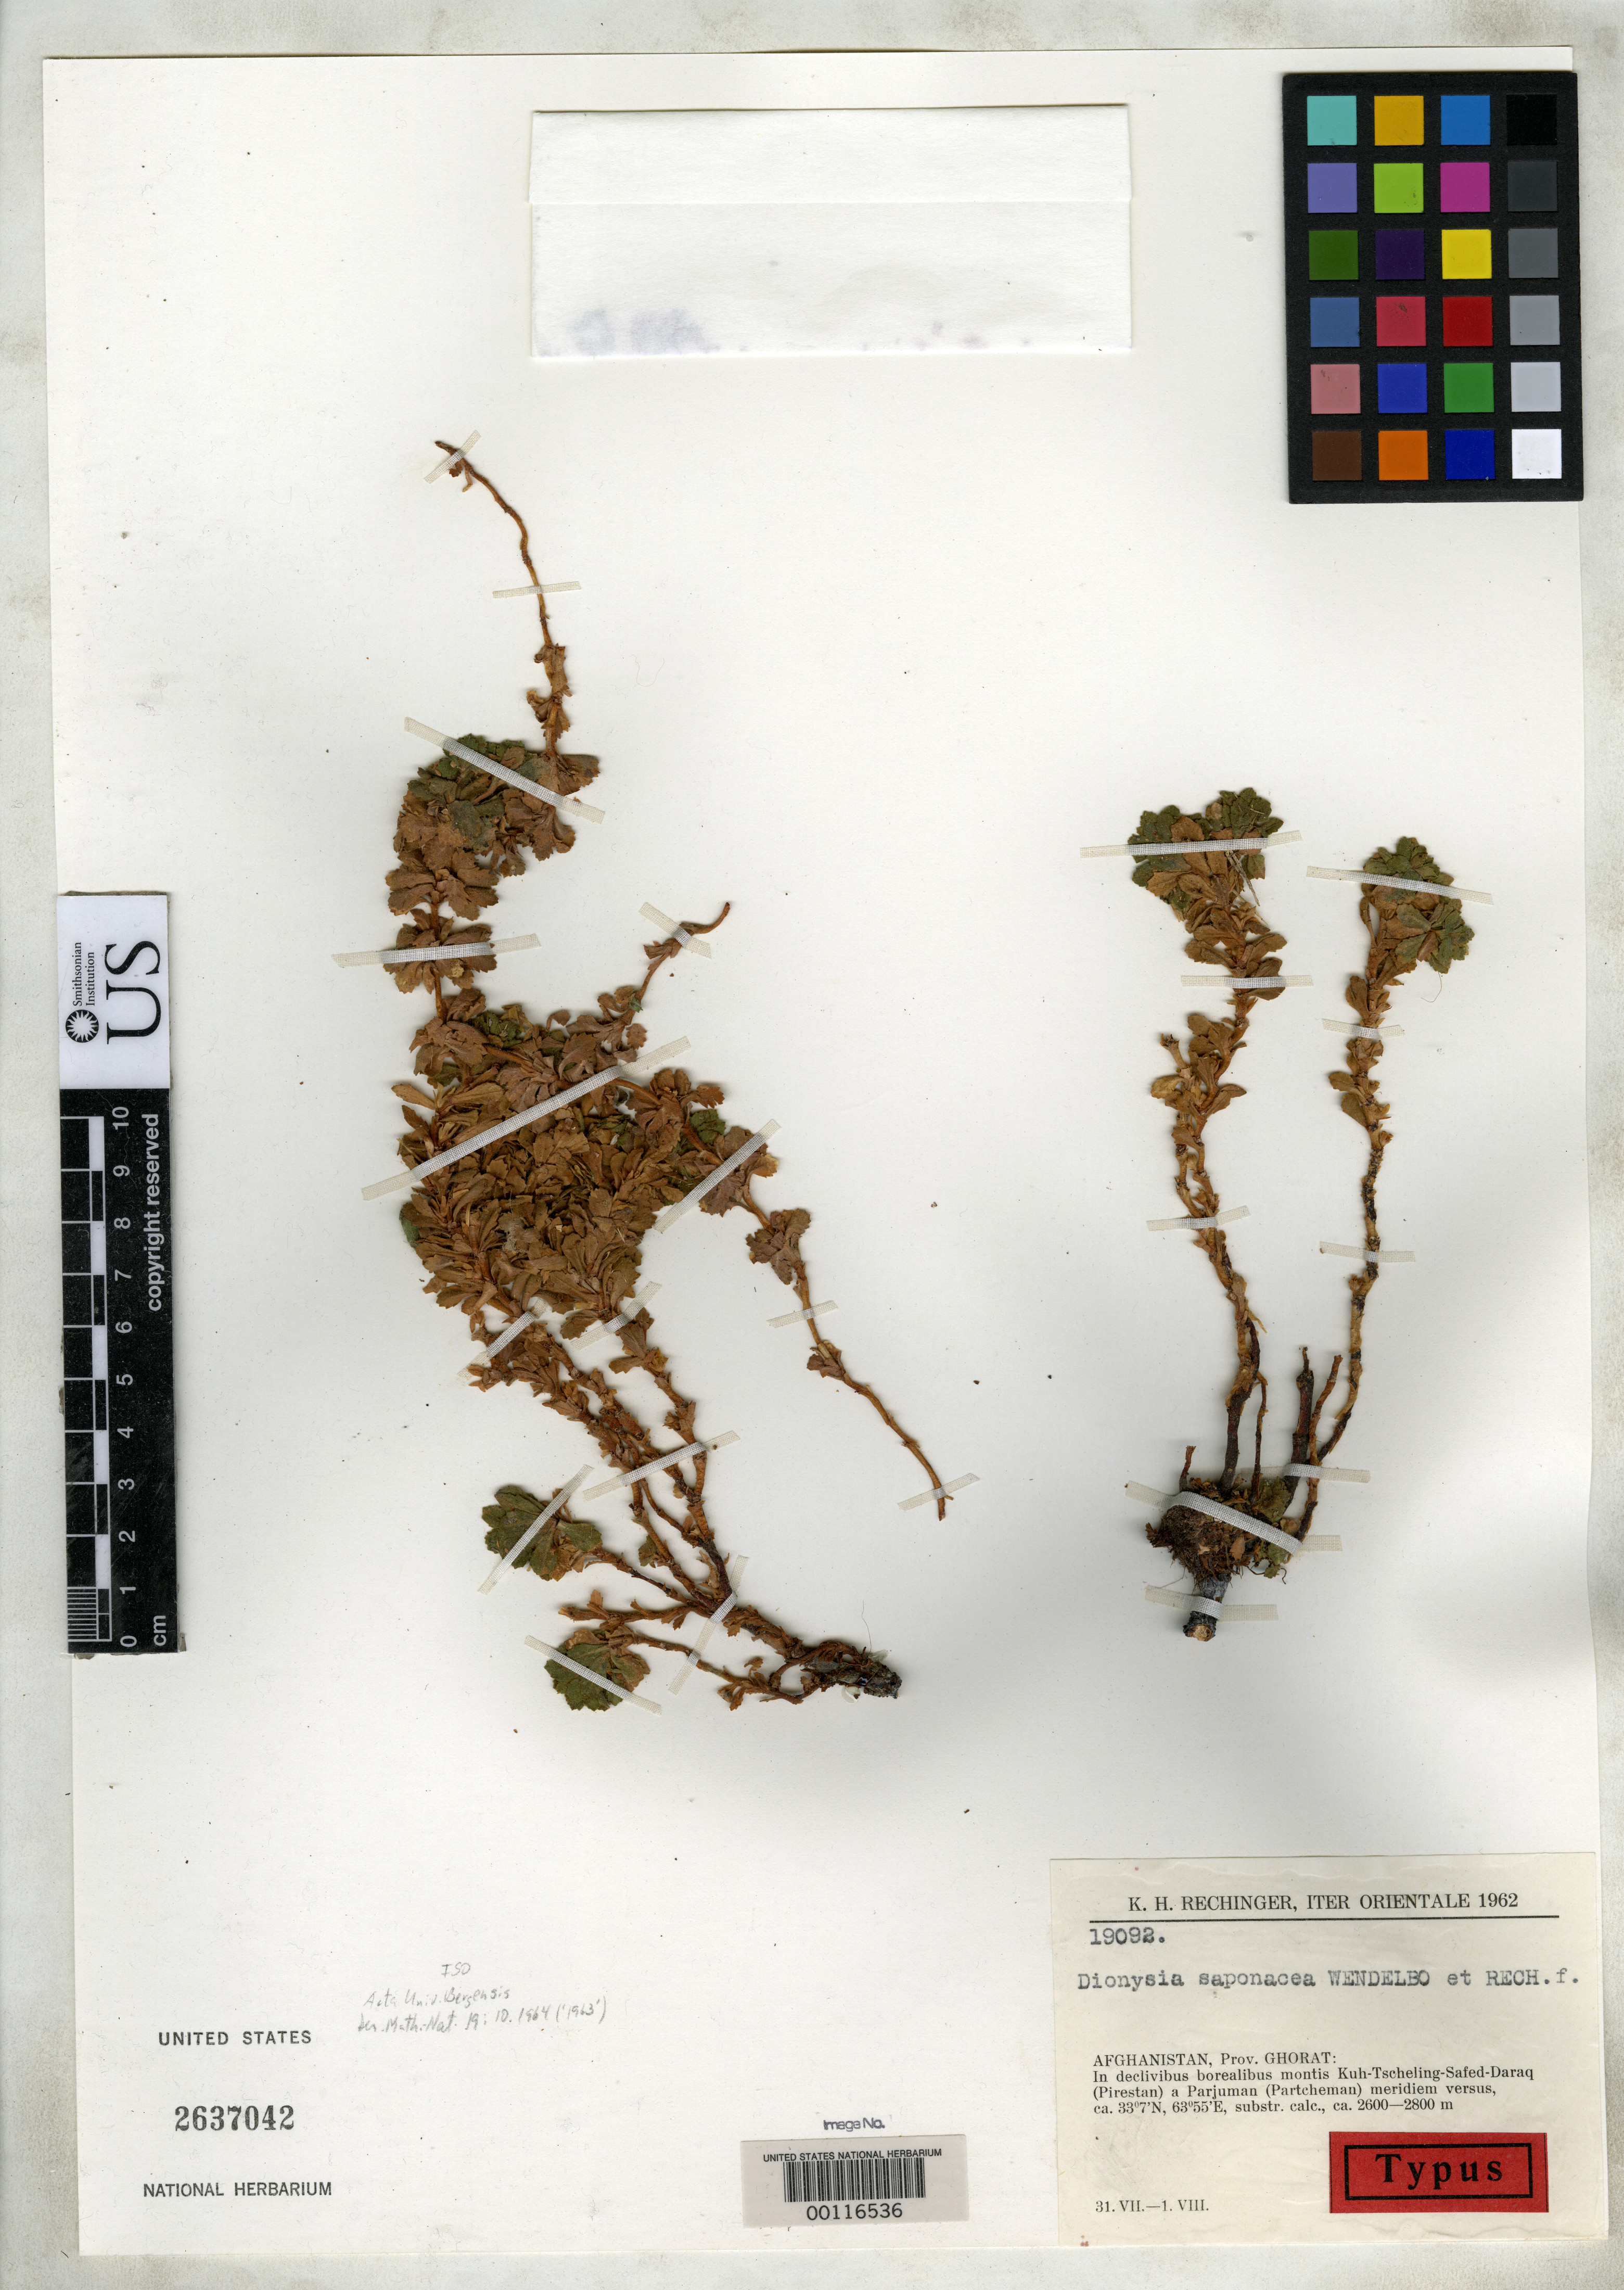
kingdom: Plantae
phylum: Tracheophyta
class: Magnoliopsida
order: Ericales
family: Primulaceae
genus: Dionysia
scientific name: Dionysia saponacea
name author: Wendelbo & Rech.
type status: Isotype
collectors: K. H. Rechinger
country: Brazil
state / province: Minas Gerais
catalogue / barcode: US 2637042